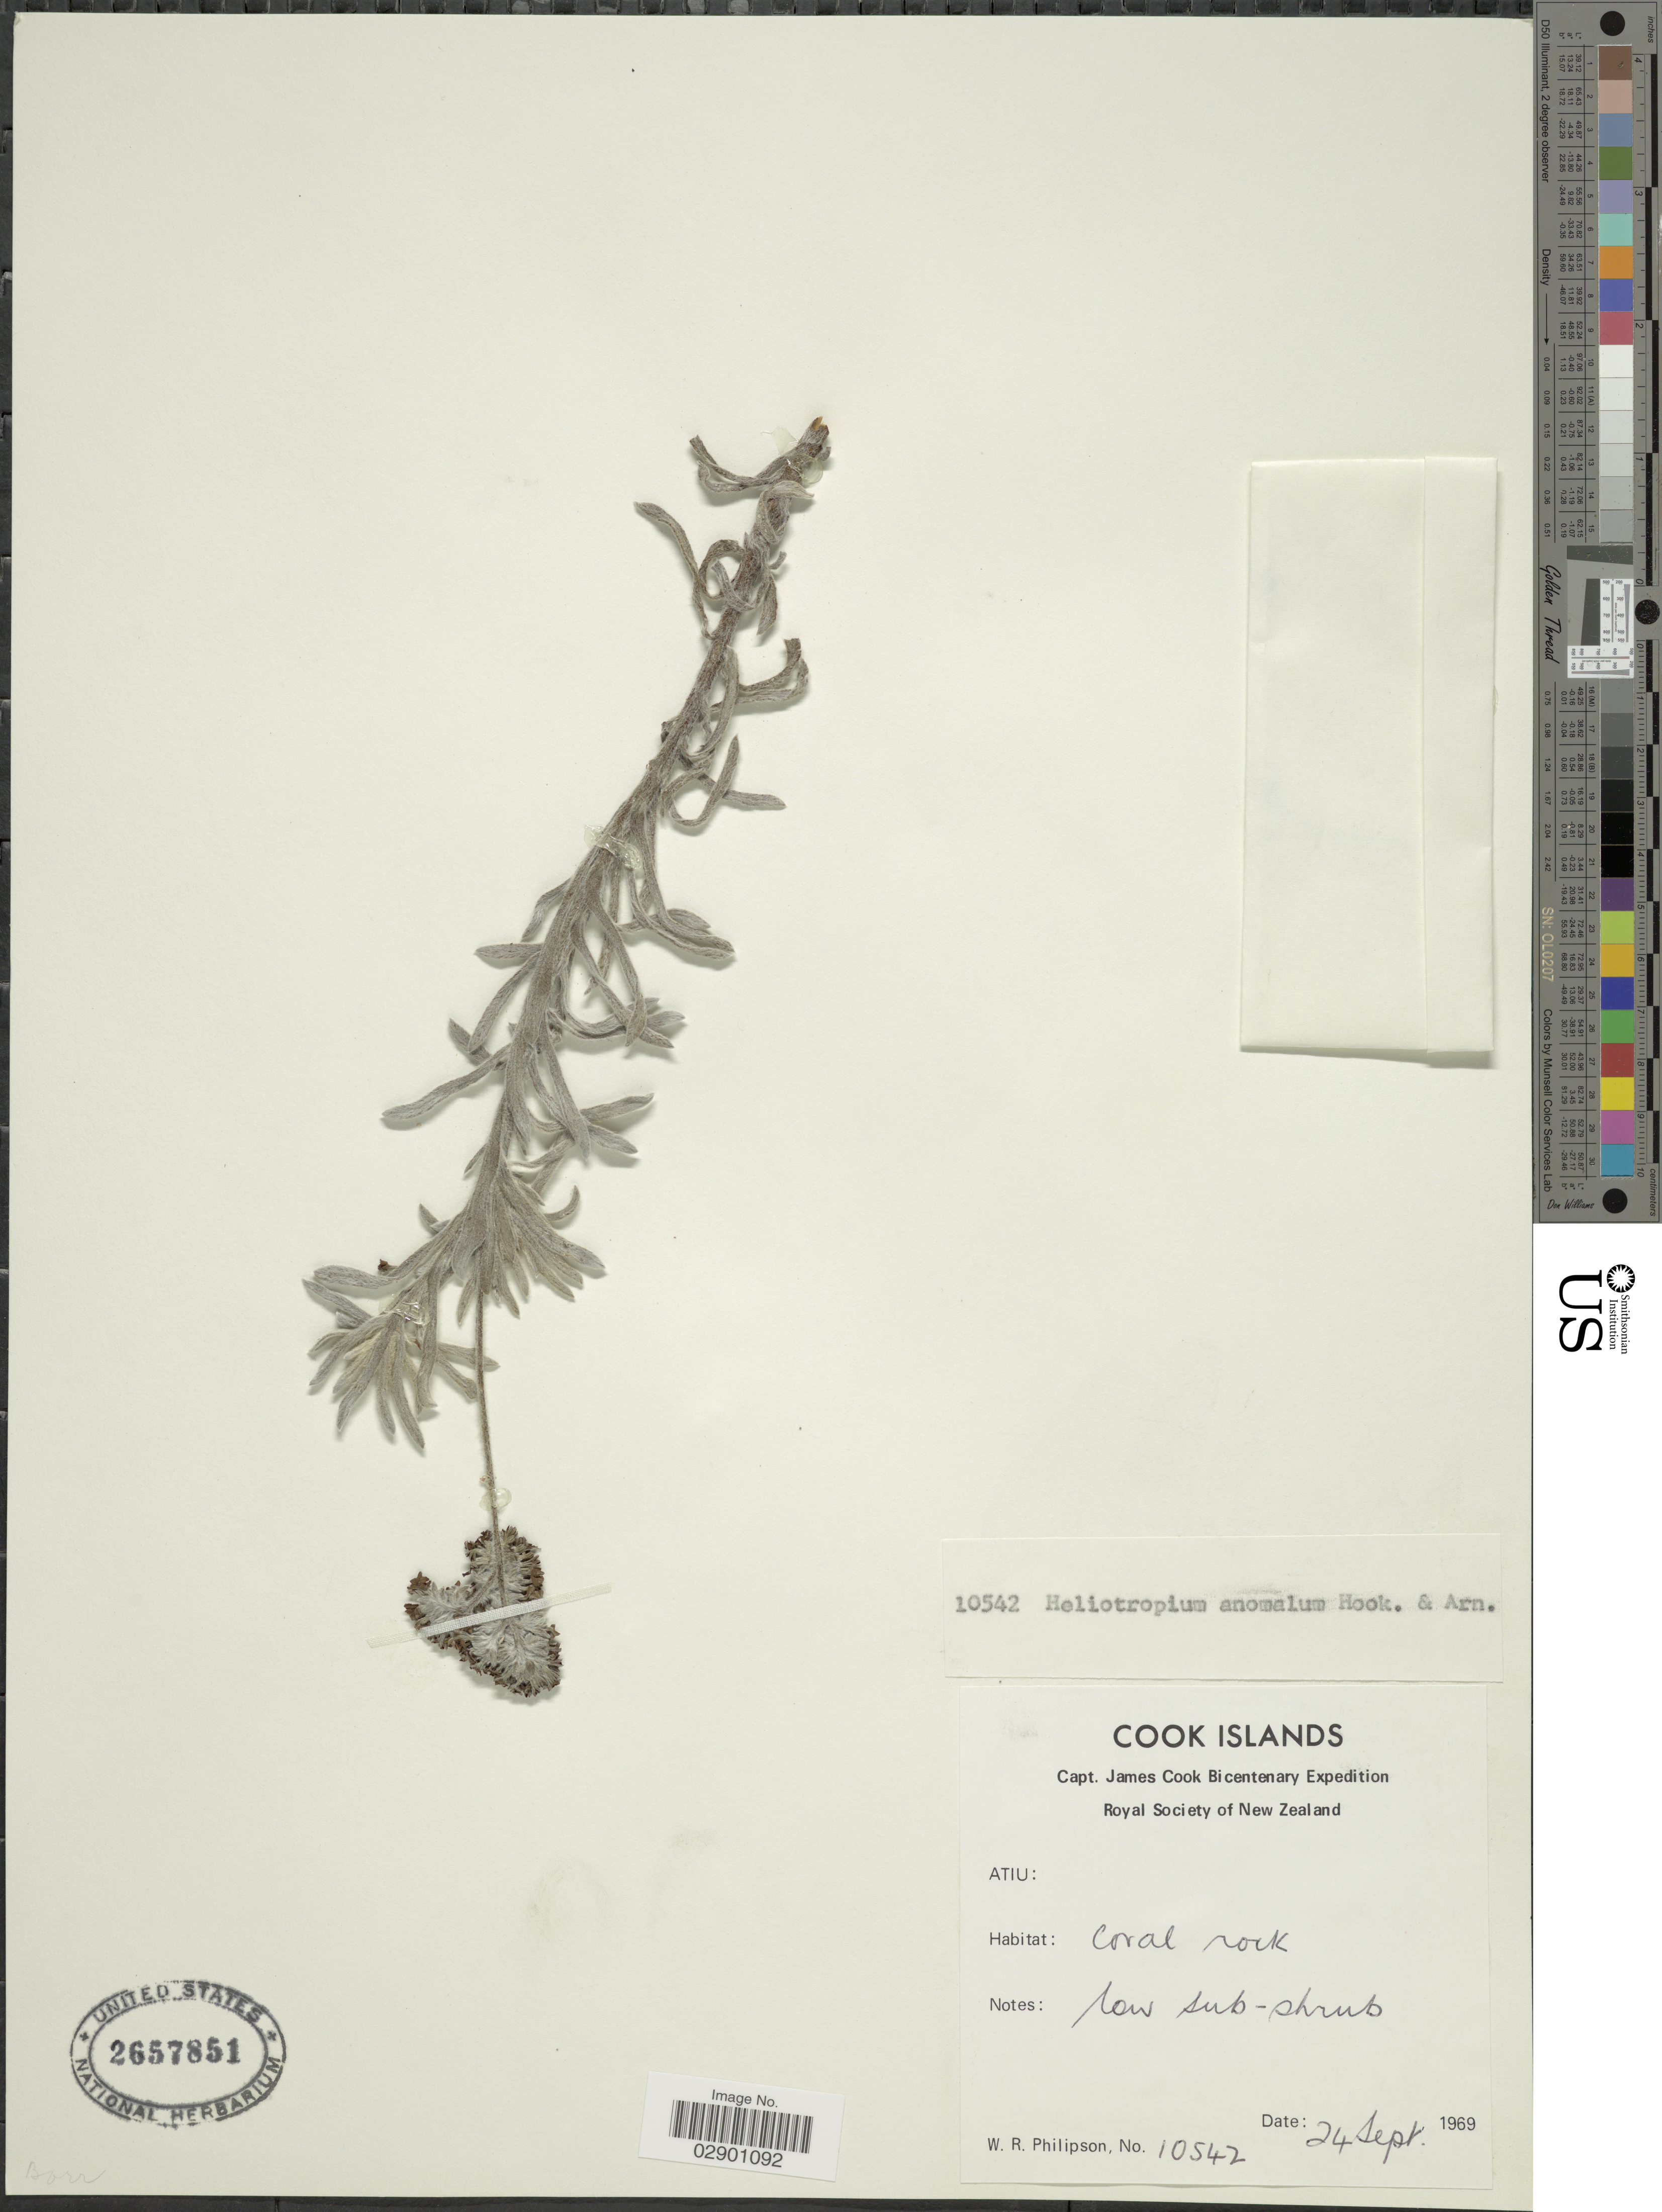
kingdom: Plantae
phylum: Tracheophyta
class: Magnoliopsida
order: Boraginales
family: Heliotropiaceae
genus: Heliotropium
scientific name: Heliotropium anomalum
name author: Hook. & Arn.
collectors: W. R. Philipson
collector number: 10547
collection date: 1969-09-24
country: Cook Islands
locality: Cook Islands. Atiu: Coral rock.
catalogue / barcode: US 2657851